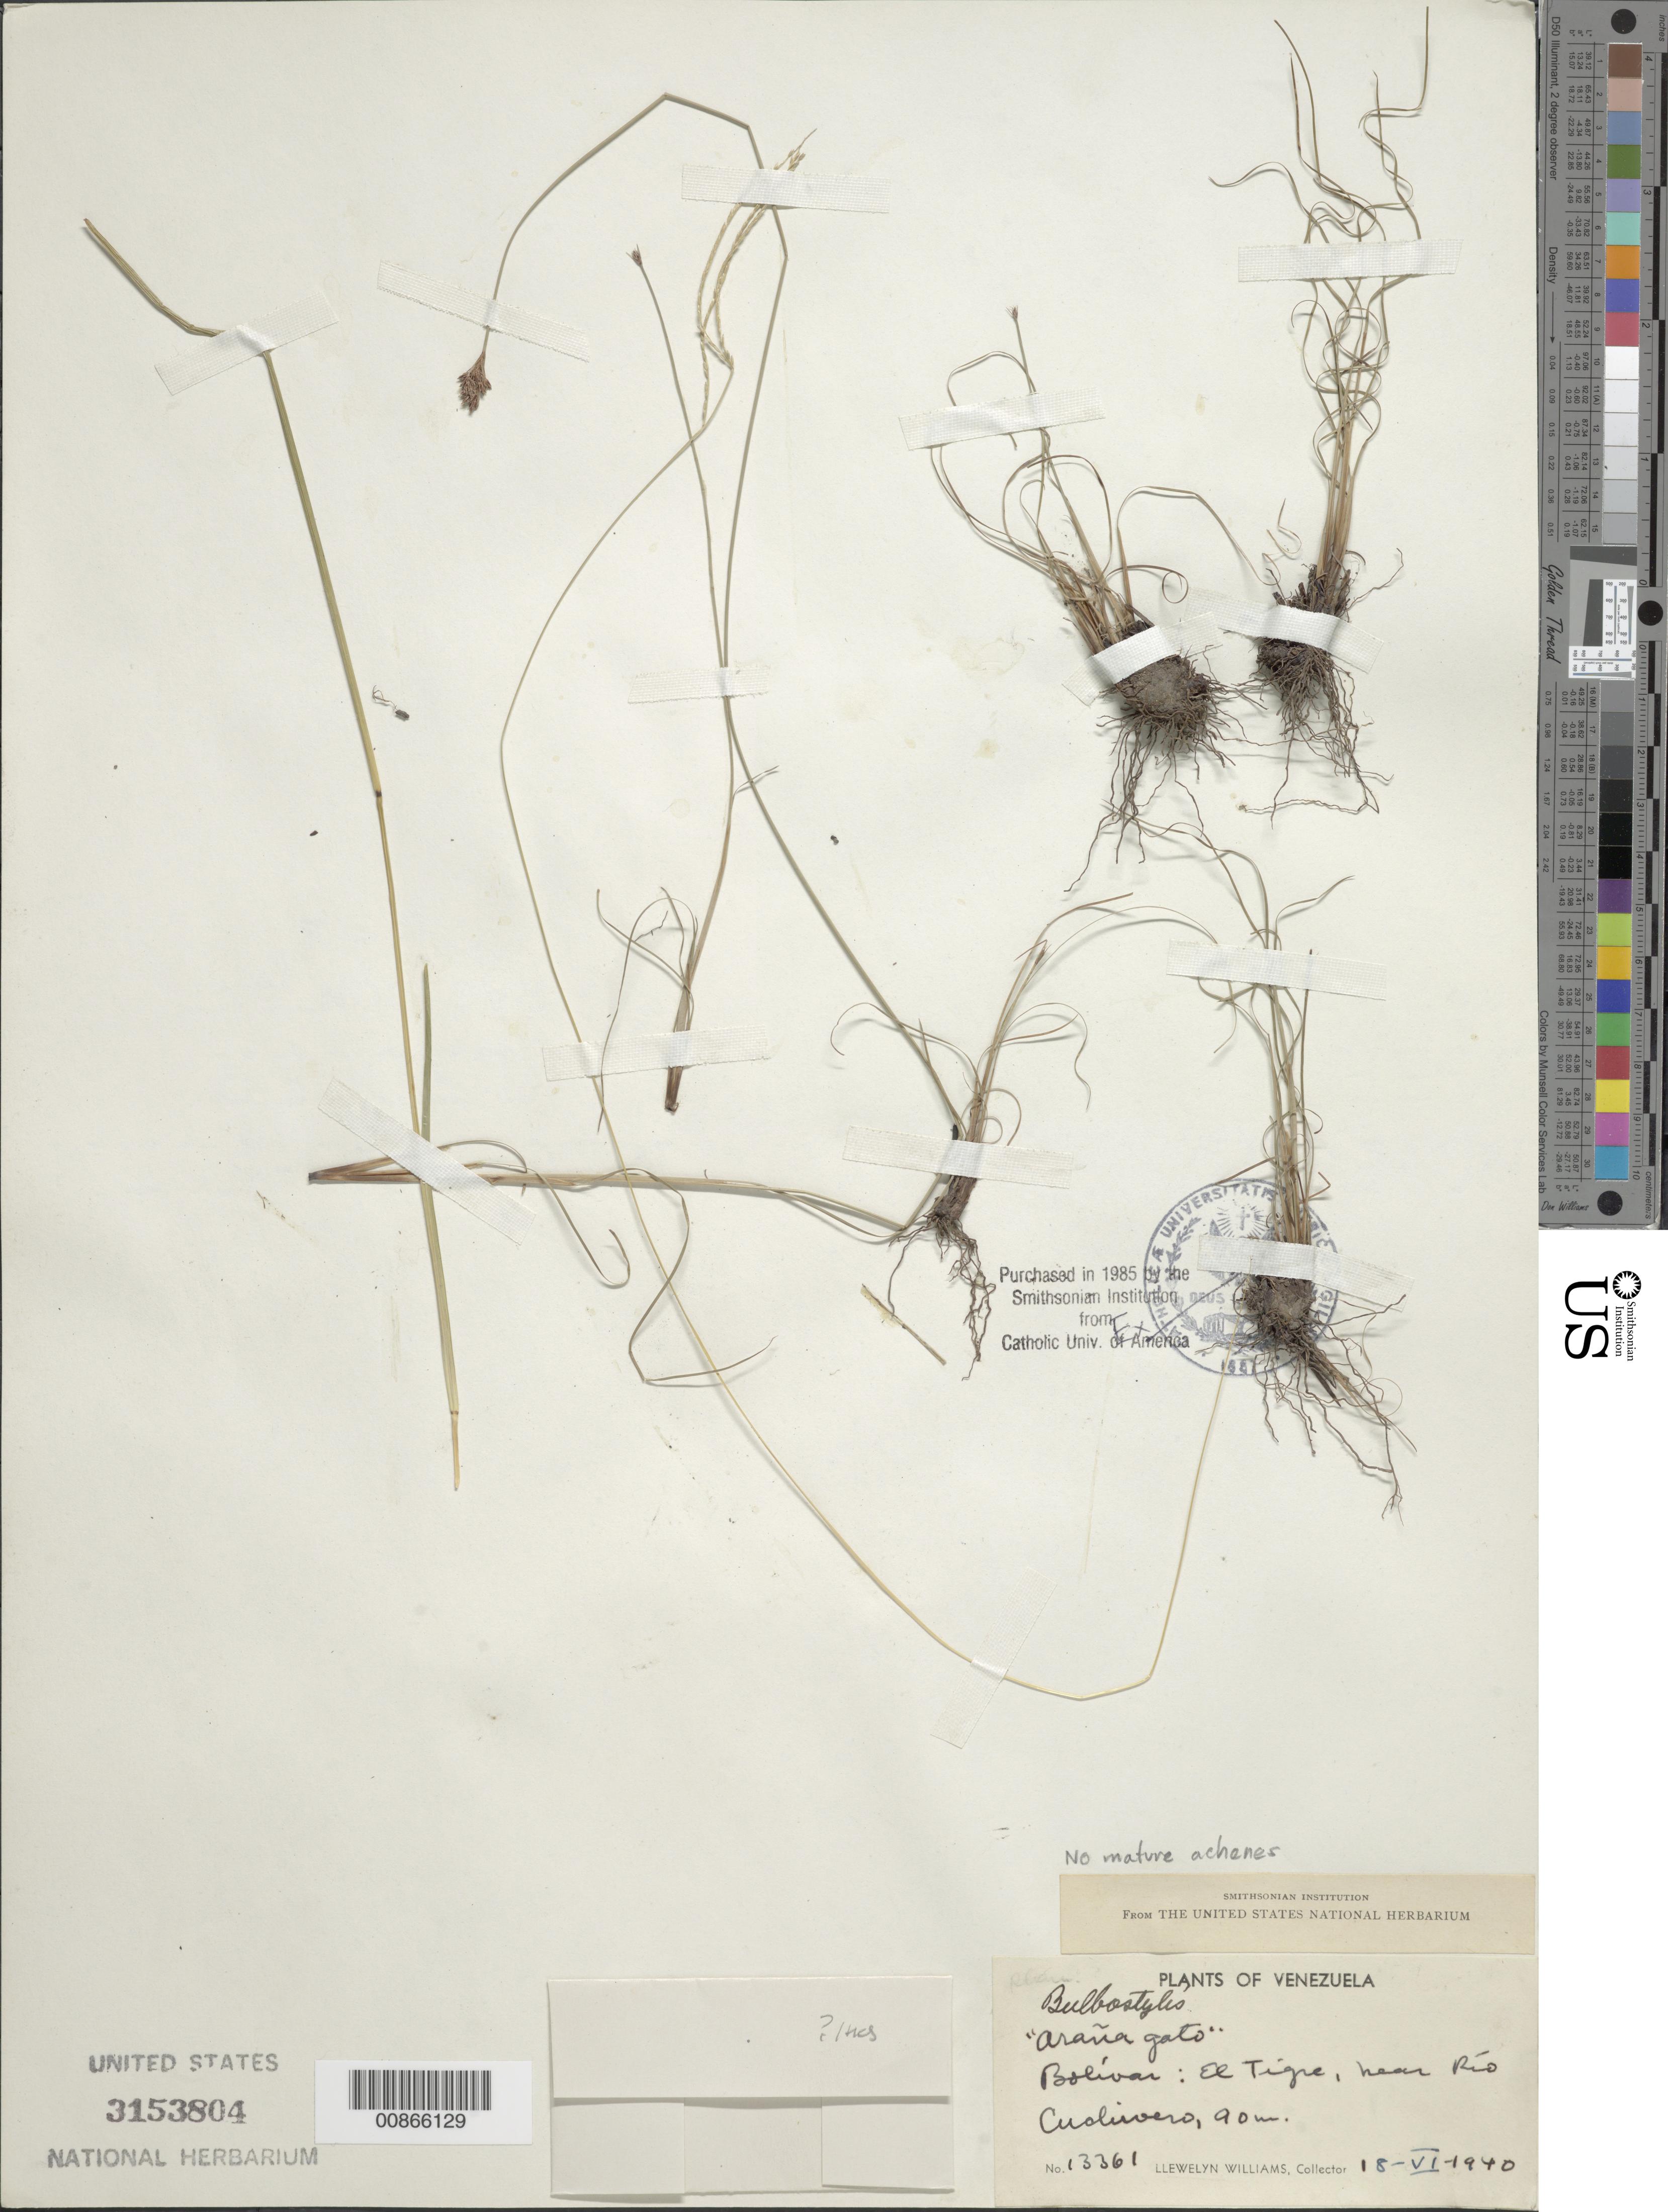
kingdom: Plantae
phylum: Tracheophyta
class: Liliopsida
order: Poales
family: Cyperaceae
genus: Bulbostylis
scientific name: Bulbostylis junciformis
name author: (Kunth) C.B. Clarke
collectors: Ll. Williams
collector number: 13361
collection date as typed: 18-Jun-40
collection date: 1940-06-18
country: Venezuela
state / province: Bolívar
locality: El Tigre, cerca de El Río Cuchivero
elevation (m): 90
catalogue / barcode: US 3153804